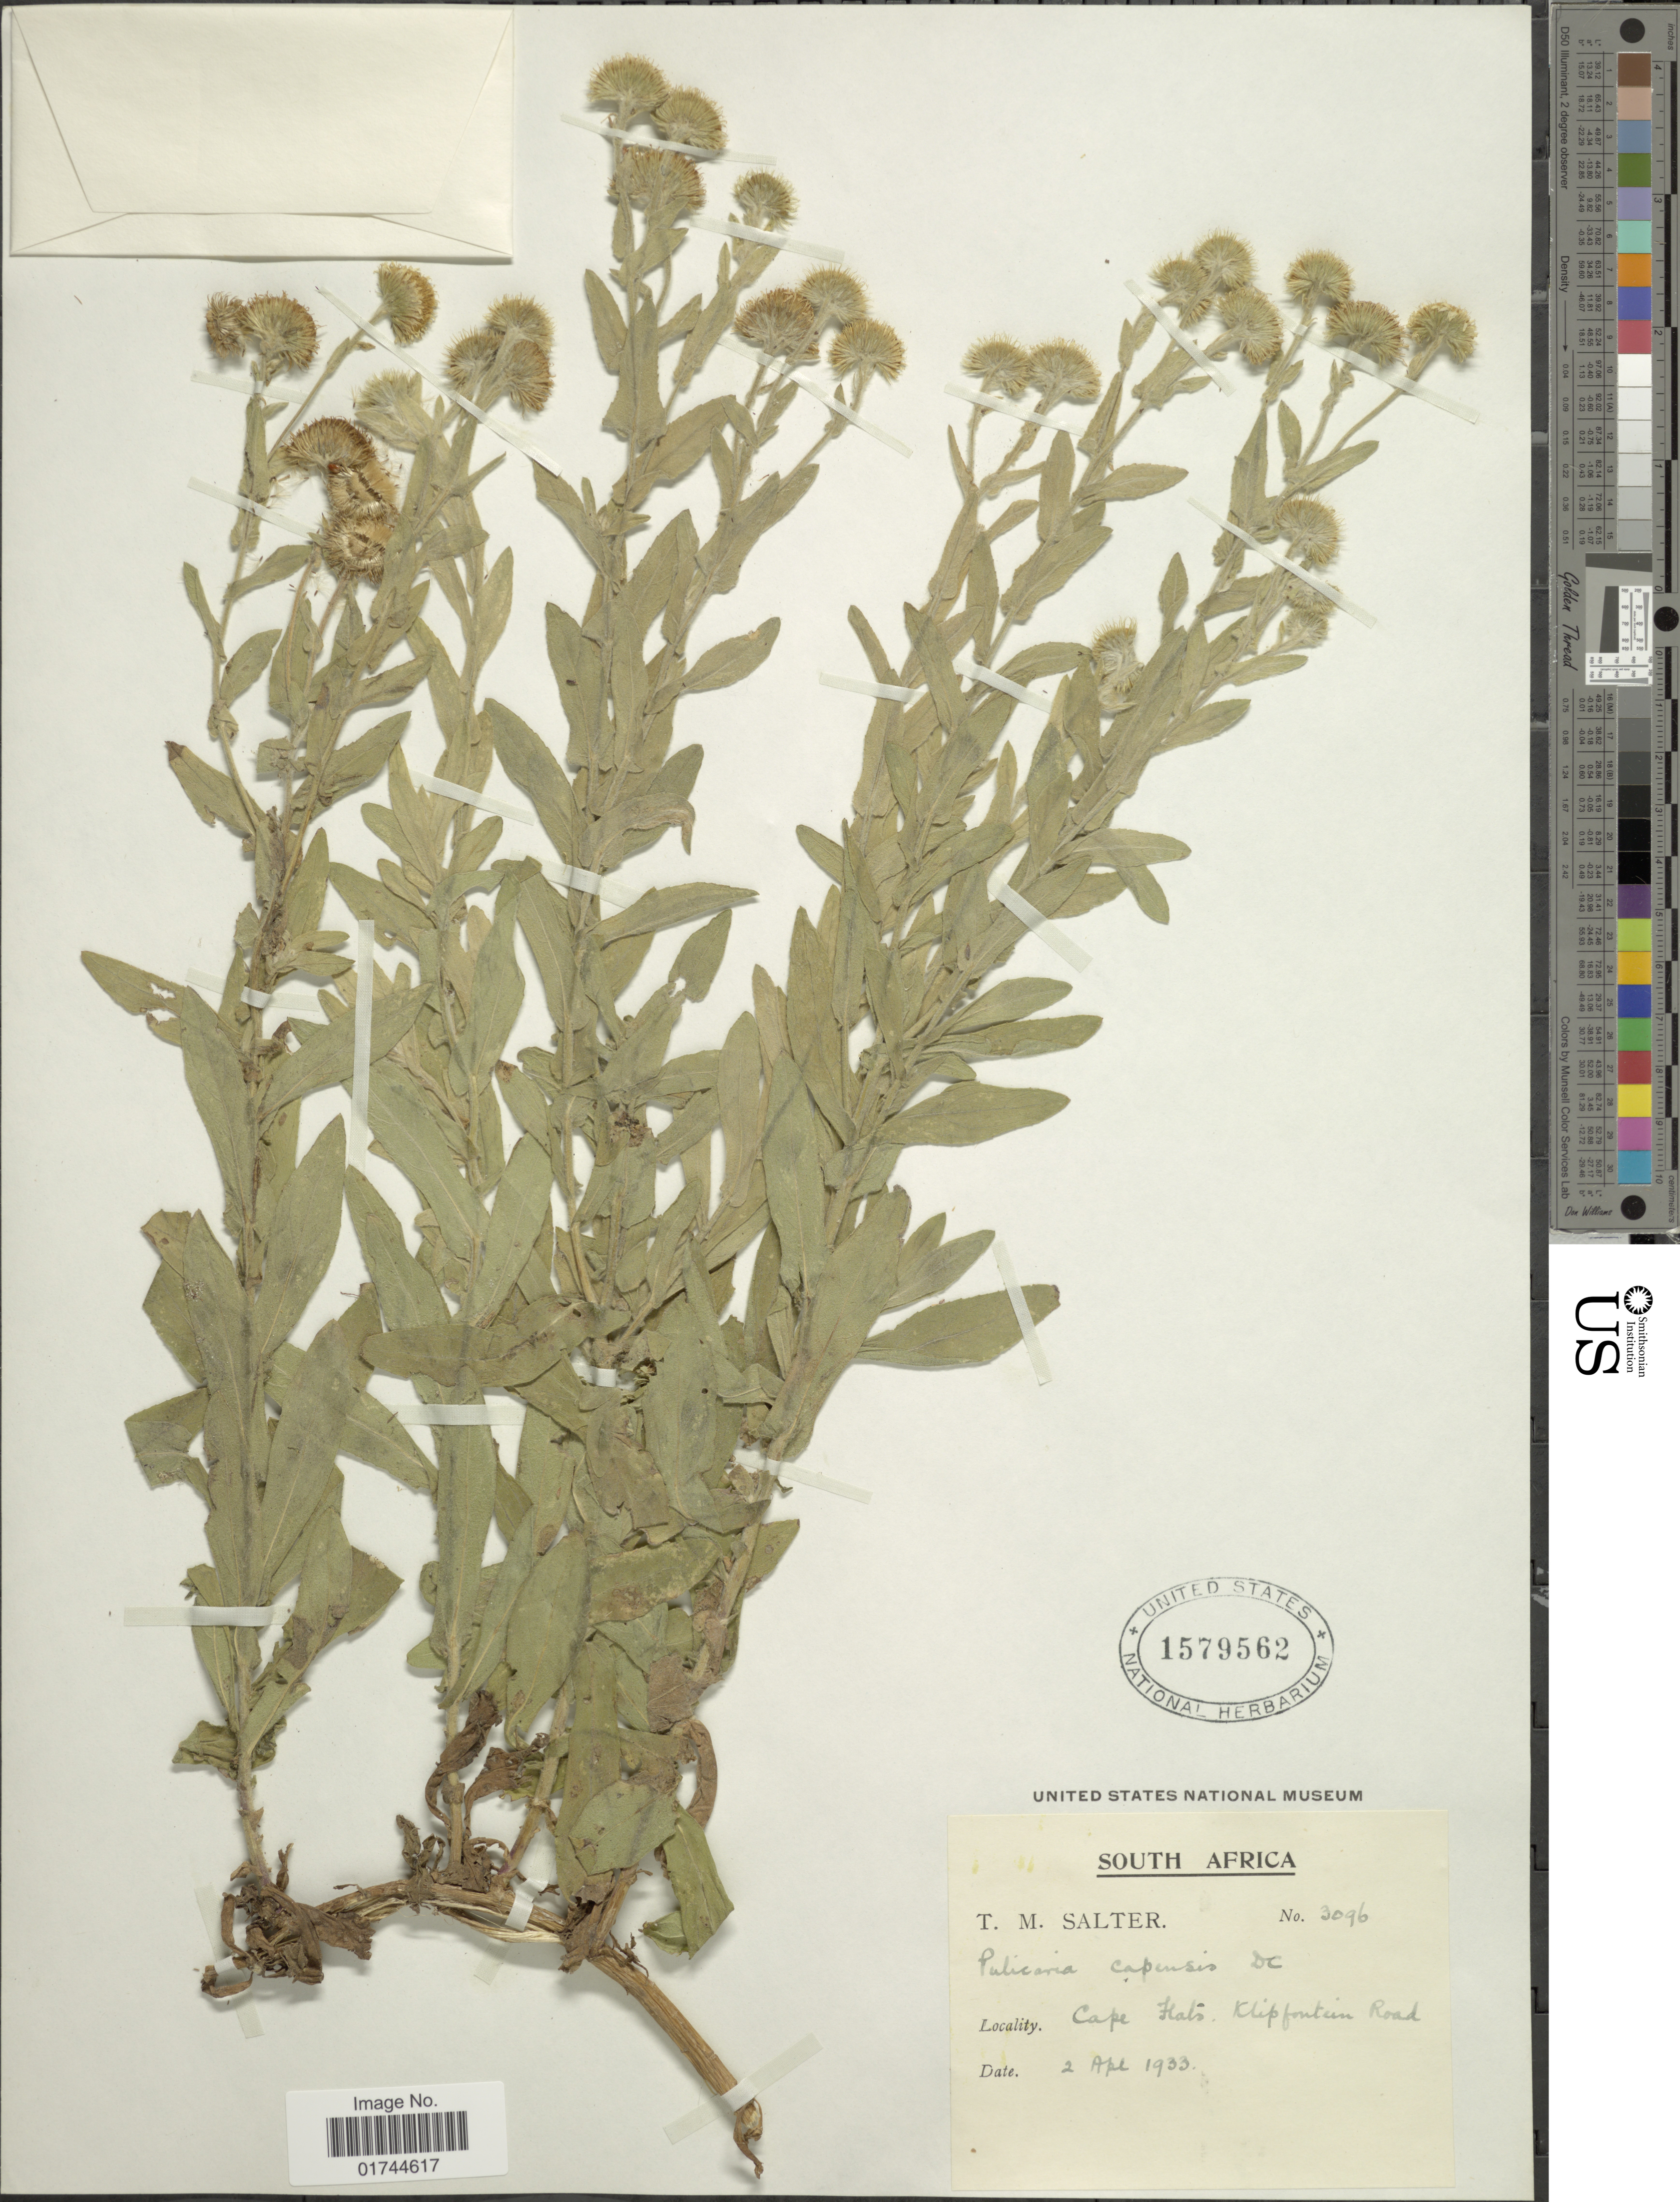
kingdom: Plantae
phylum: Tracheophyta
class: Magnoliopsida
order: Asterales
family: Asteraceae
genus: Pulicaria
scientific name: Pulicaria scabra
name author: (Thunb.) Druce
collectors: T. Salter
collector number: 3096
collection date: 1933-04-02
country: South Africa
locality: Cape Hals, Klip fontein Road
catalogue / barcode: US 1579562